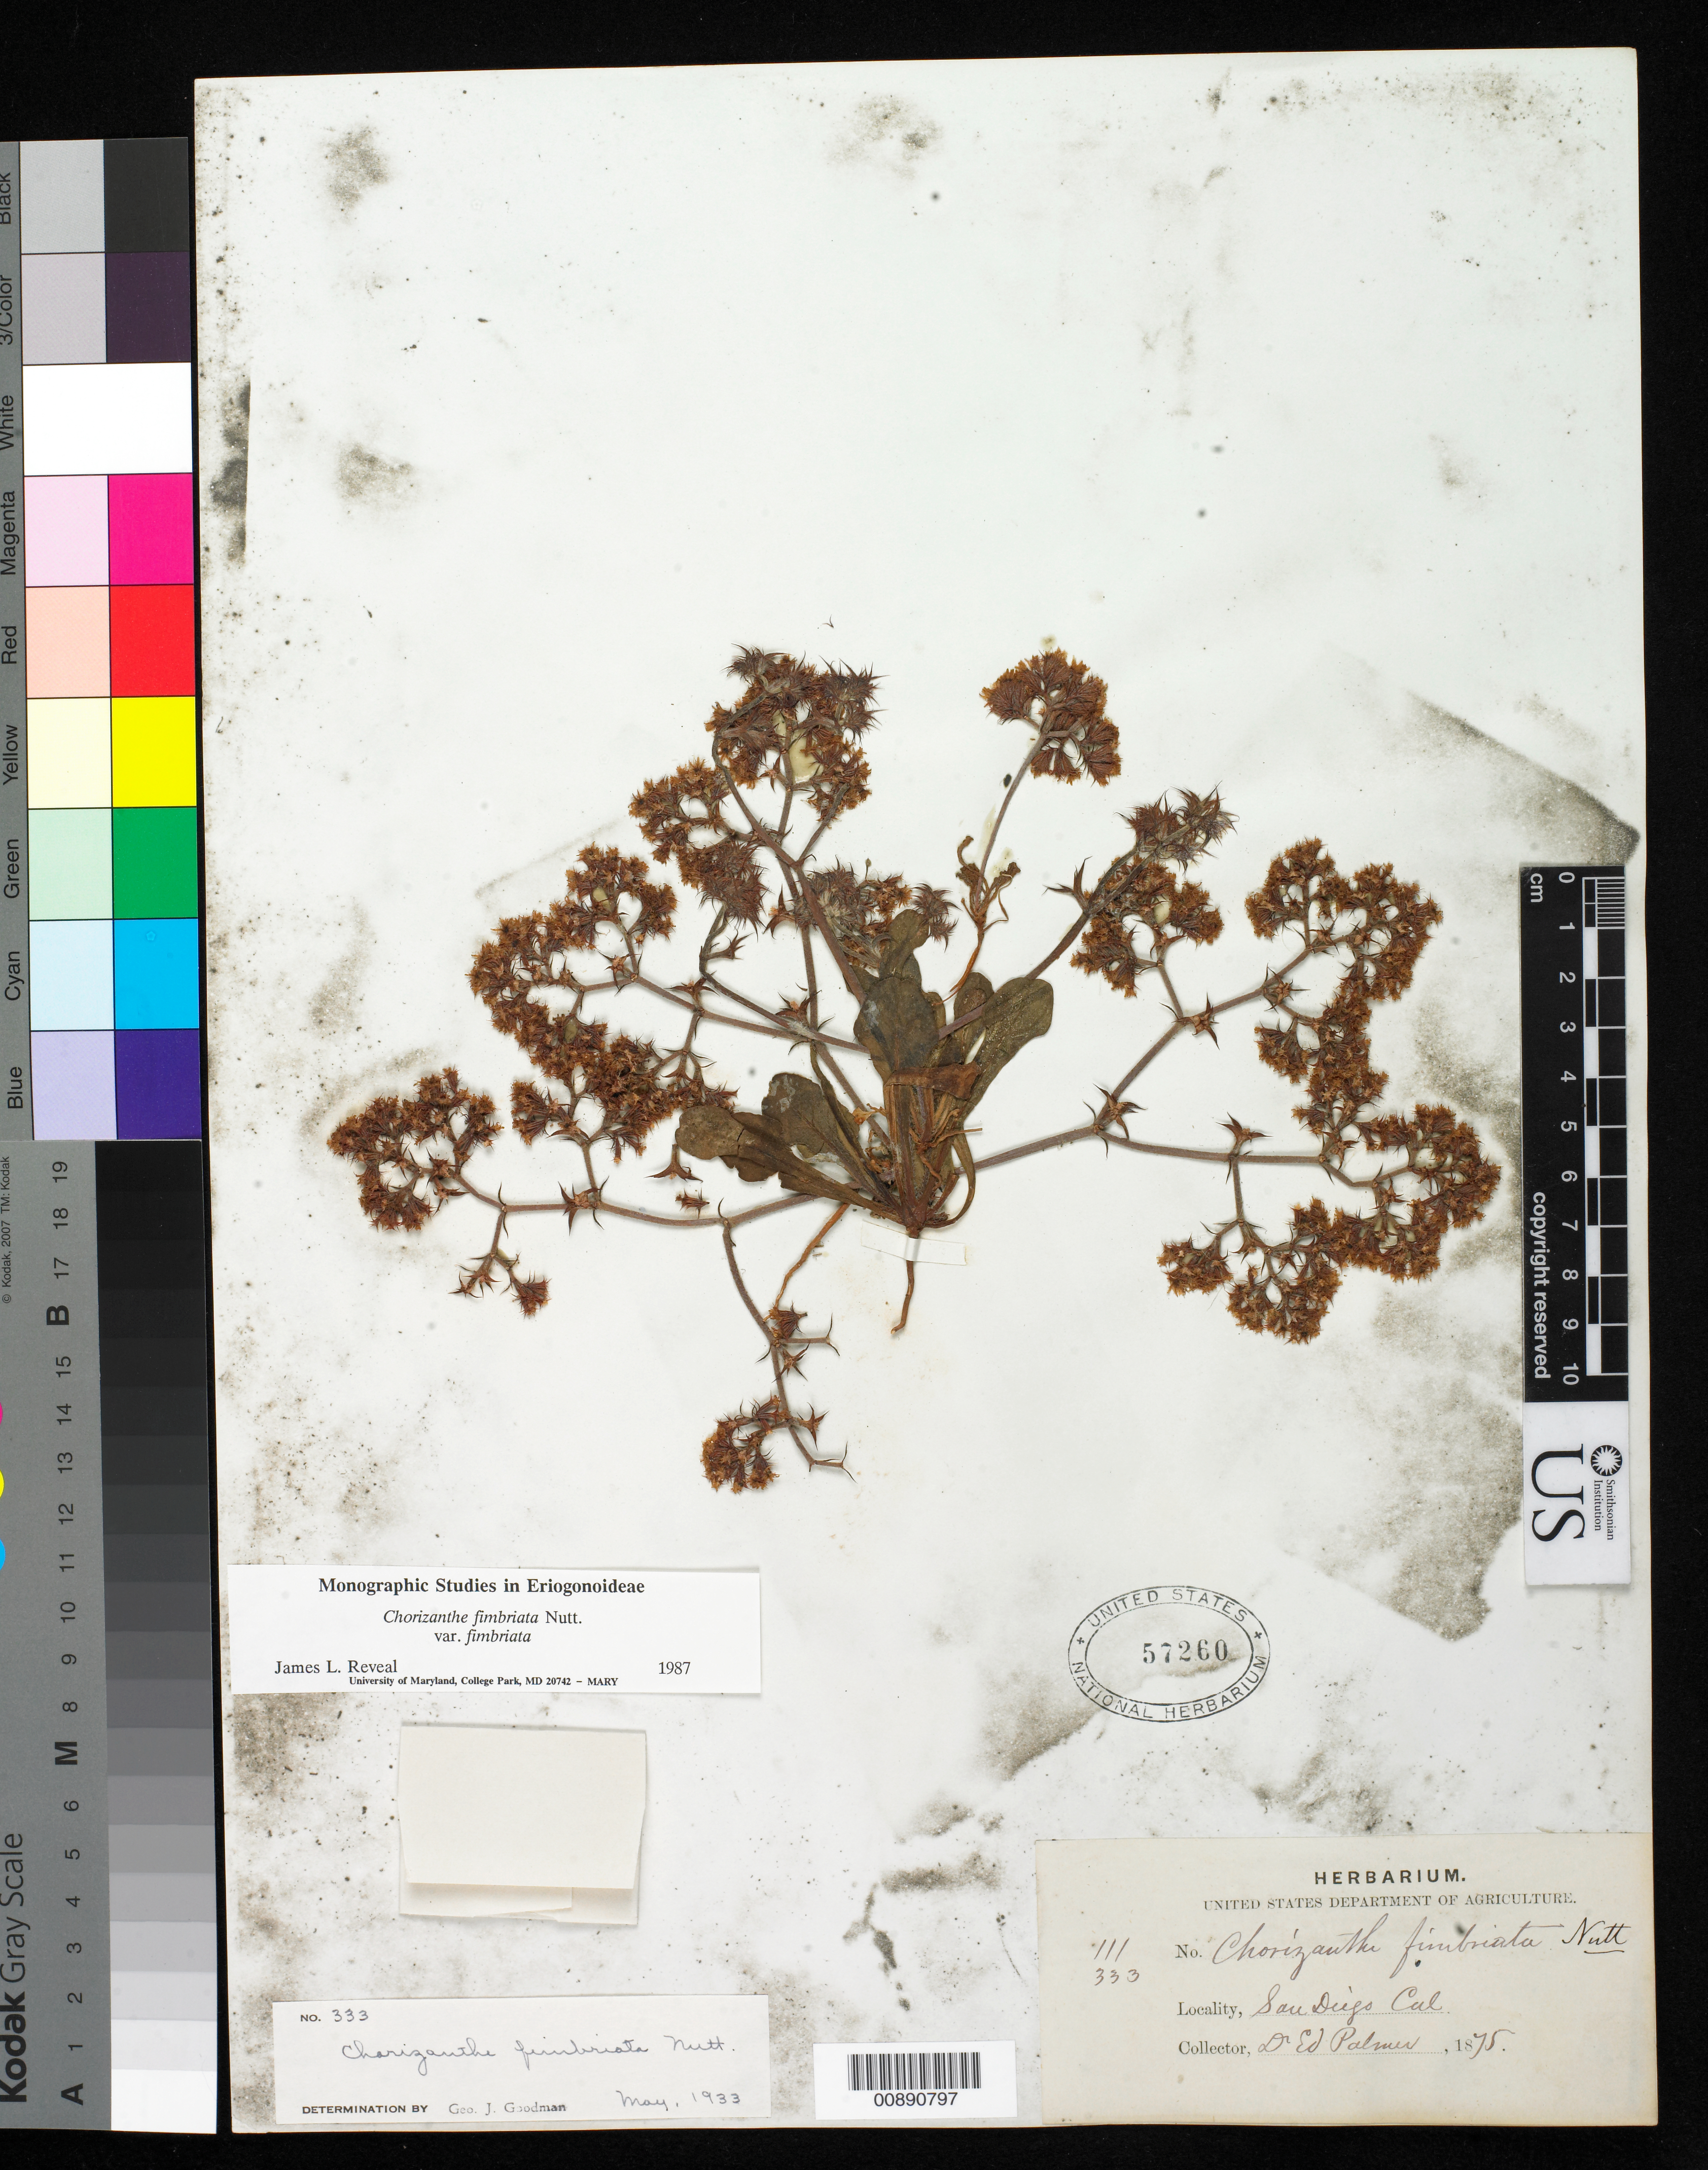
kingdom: Plantae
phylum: Tracheophyta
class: Magnoliopsida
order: Caryophyllales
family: Polygonaceae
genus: Chorizanthe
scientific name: Chorizanthe fimbriata var. fimbriata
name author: Nutt.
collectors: E. Palmer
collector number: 333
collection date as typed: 1875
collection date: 1875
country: United States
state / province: California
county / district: San Diego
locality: San Diego, California.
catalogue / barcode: US 57260